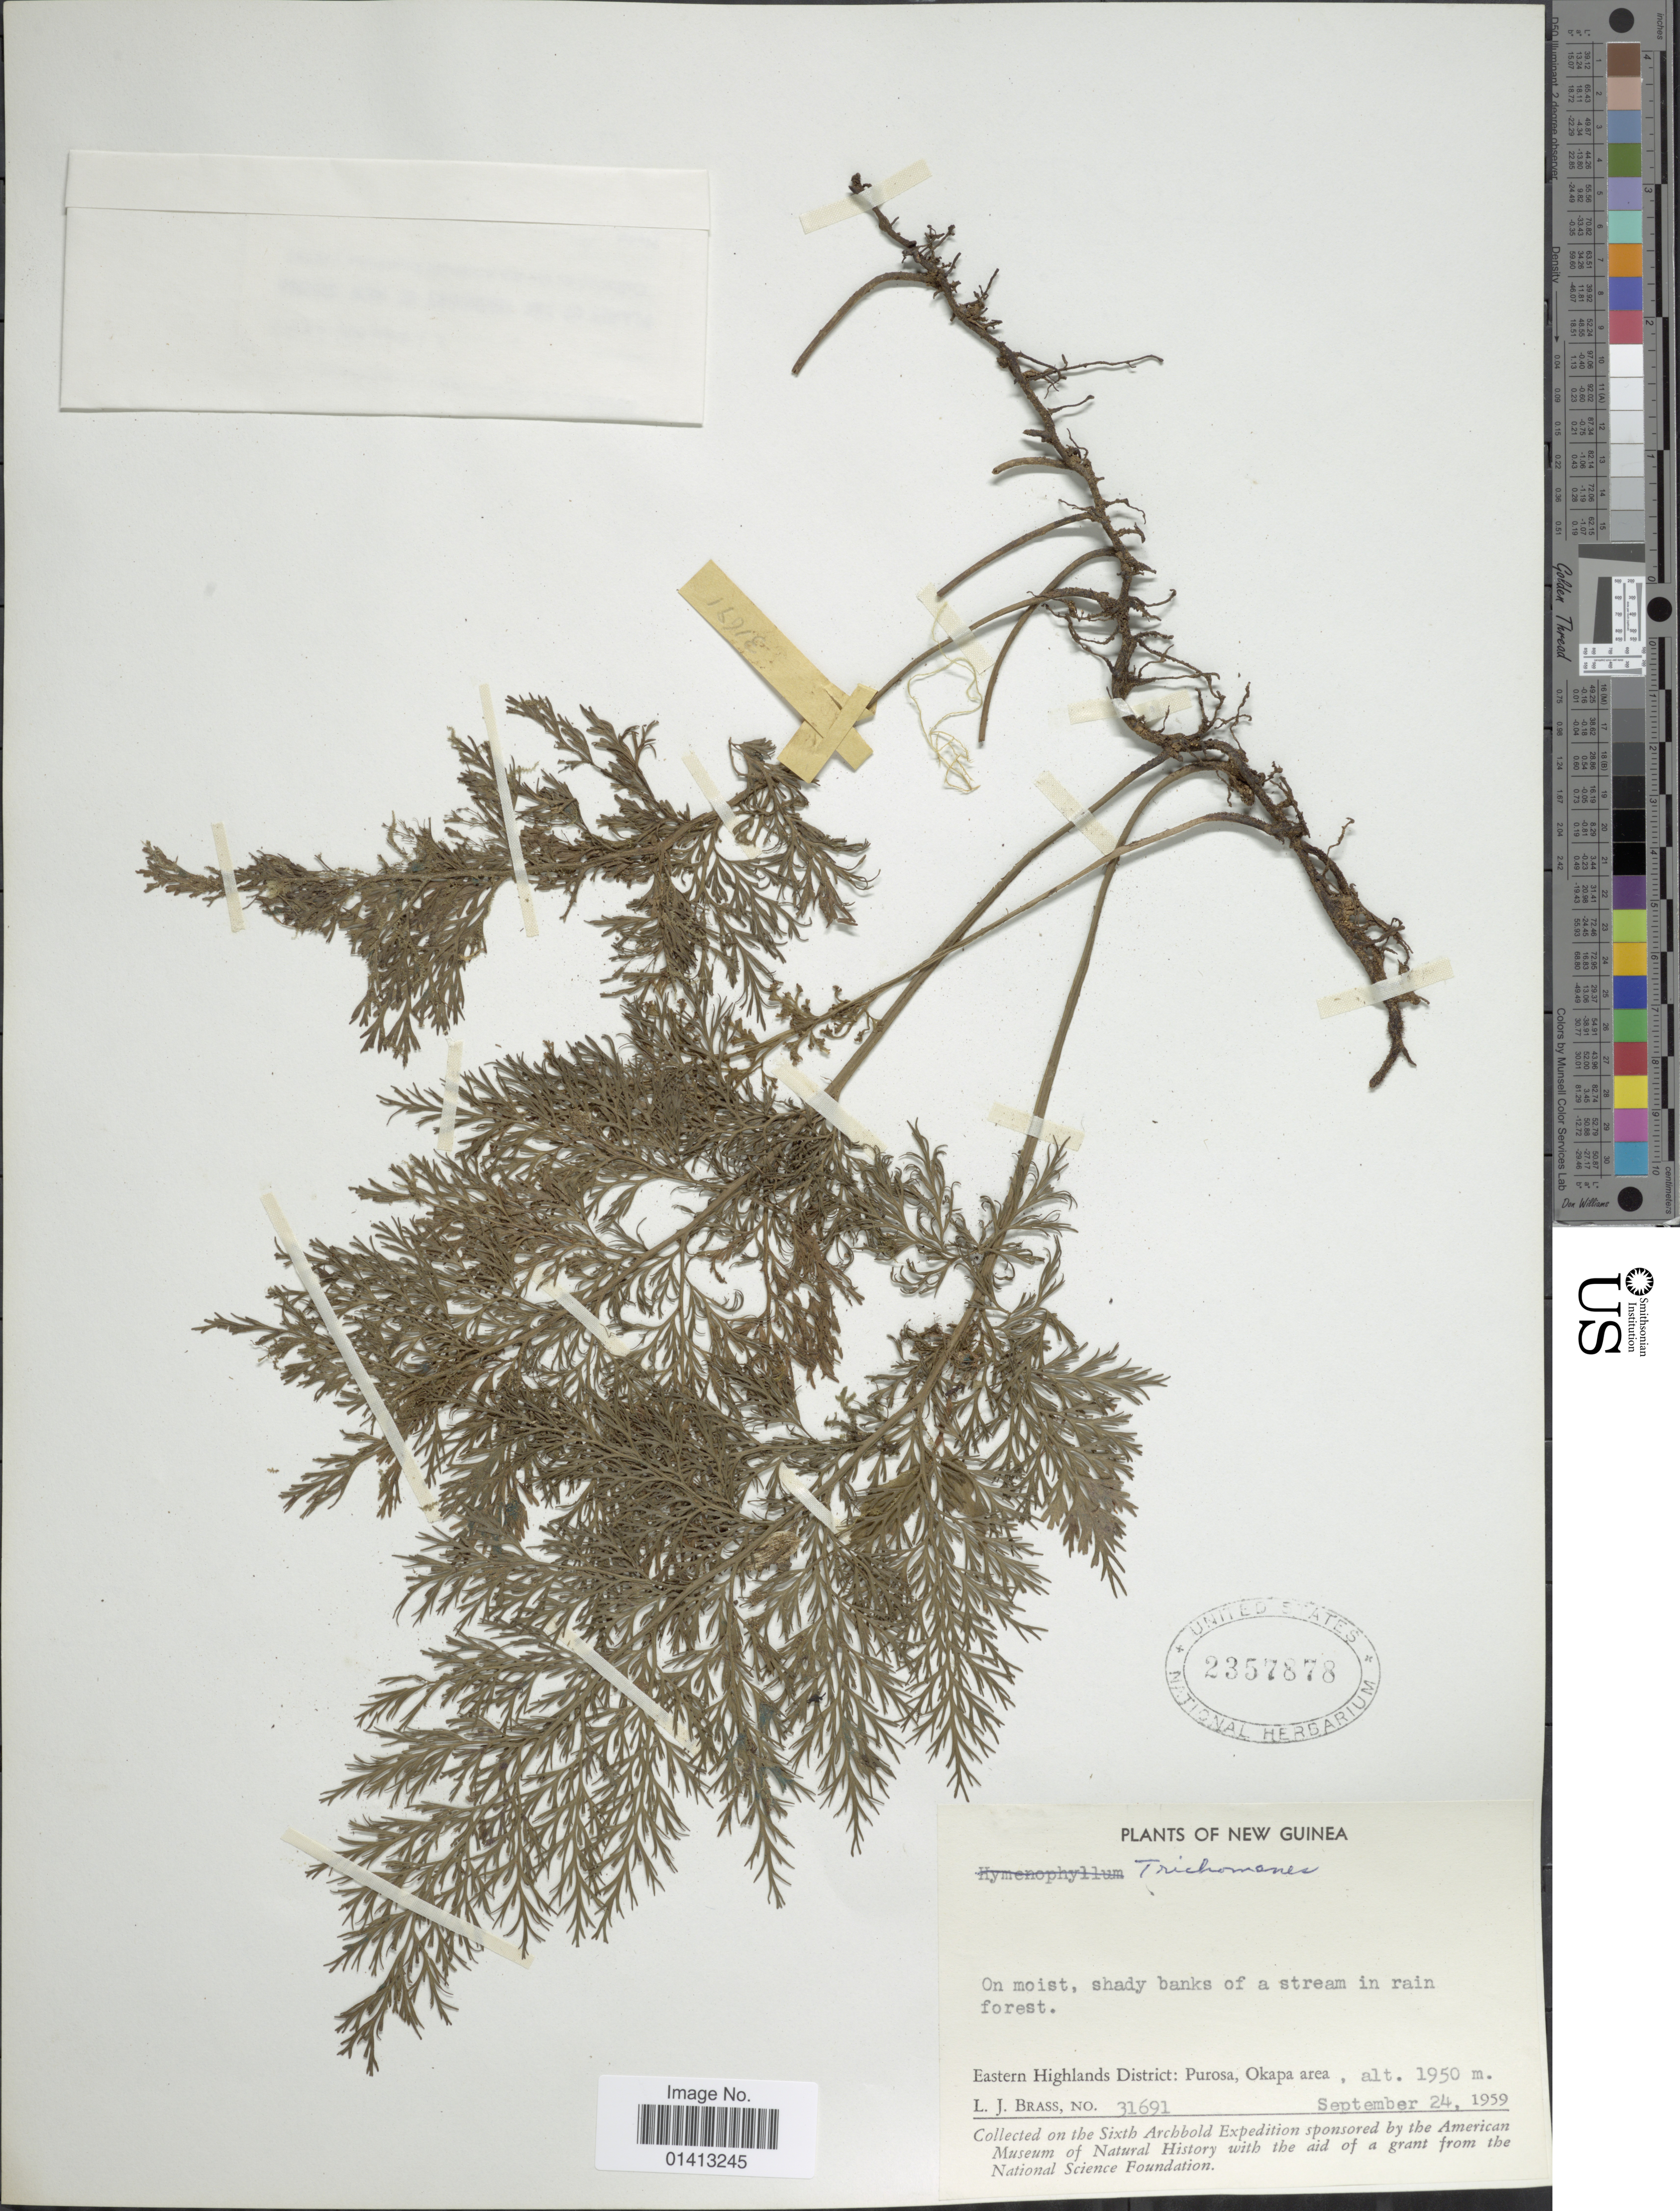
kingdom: Plantae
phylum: Tracheophyta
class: Polypodiopsida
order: Hymenophyllales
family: Hymenophyllaceae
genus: Crepidomanes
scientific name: Crepidomanes sp.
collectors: L. J. Brass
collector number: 31691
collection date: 1959-09-24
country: Papua New Guinea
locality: New Guinea, Eastern Highlands District: Purosa, Okapa area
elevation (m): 1950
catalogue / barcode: US 2357878